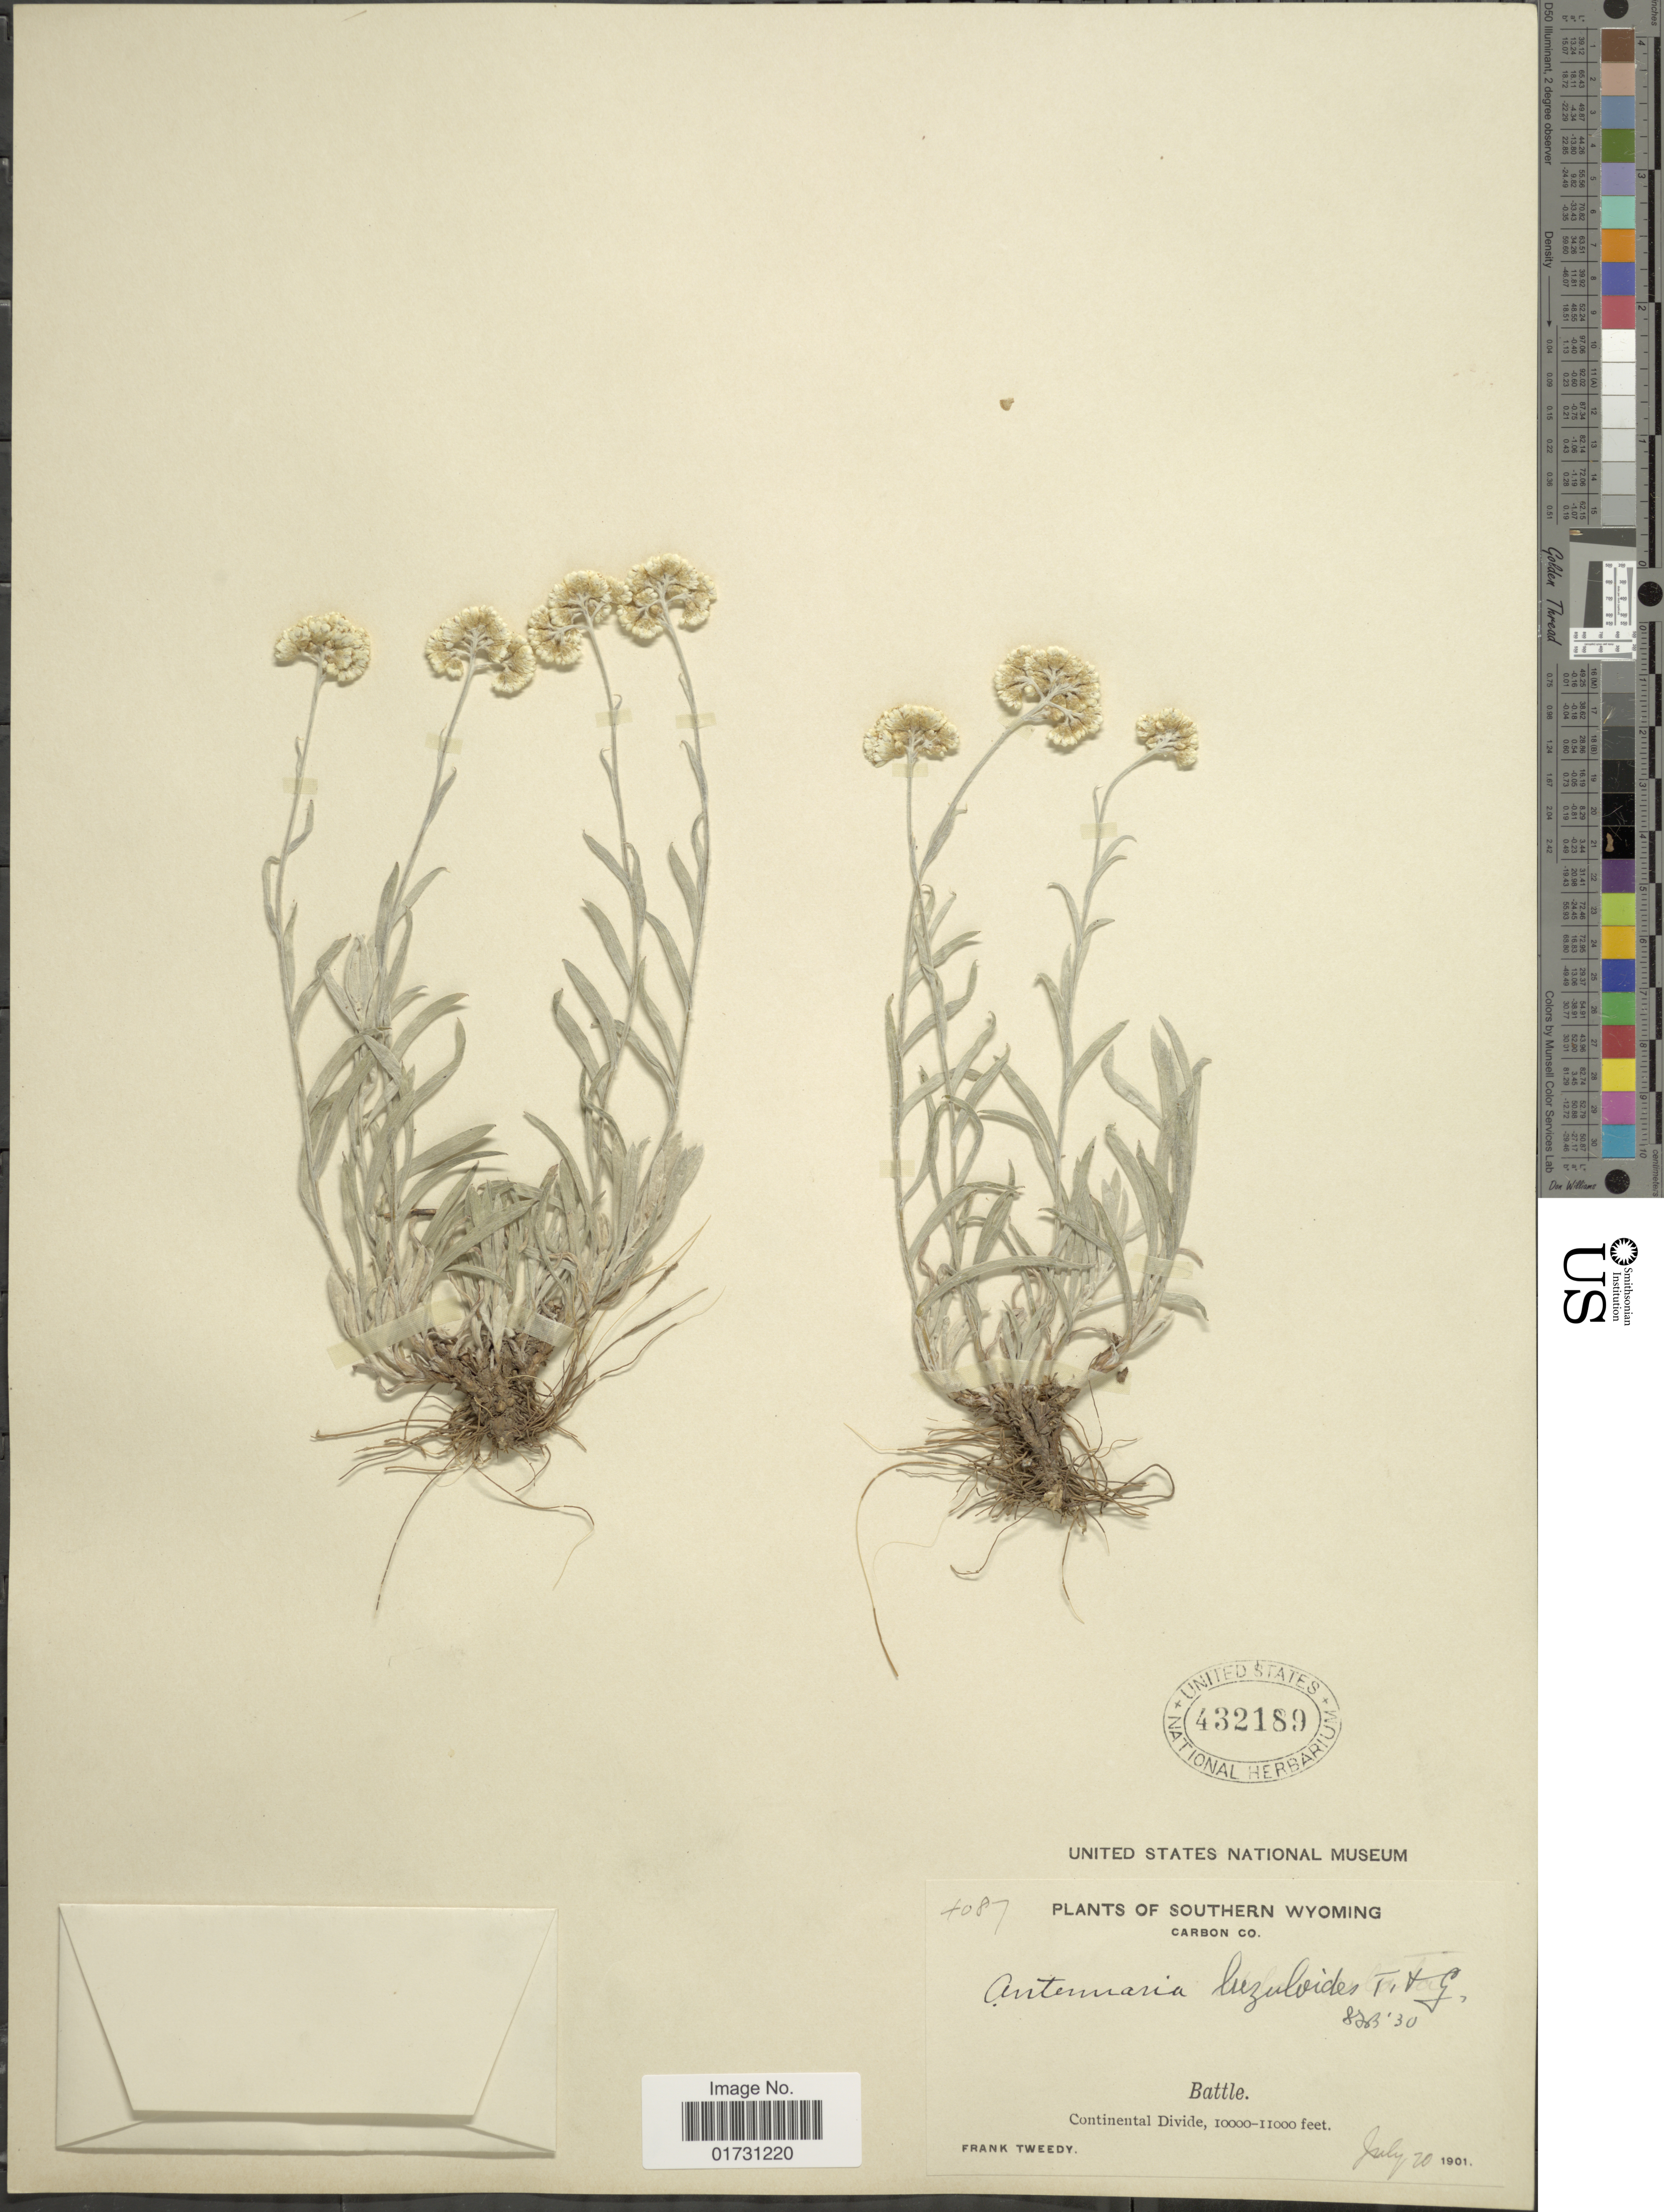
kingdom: Plantae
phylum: Tracheophyta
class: Magnoliopsida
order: Asterales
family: Asteraceae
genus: Antennaria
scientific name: Antennaria luzuloides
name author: Torr. & A. Gray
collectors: F. Tweedy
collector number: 4087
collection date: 1901-07-20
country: United States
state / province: Wyoming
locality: Southern Wyoming, Carbon Co., Battle, Continental Divide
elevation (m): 3048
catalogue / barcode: US 432189